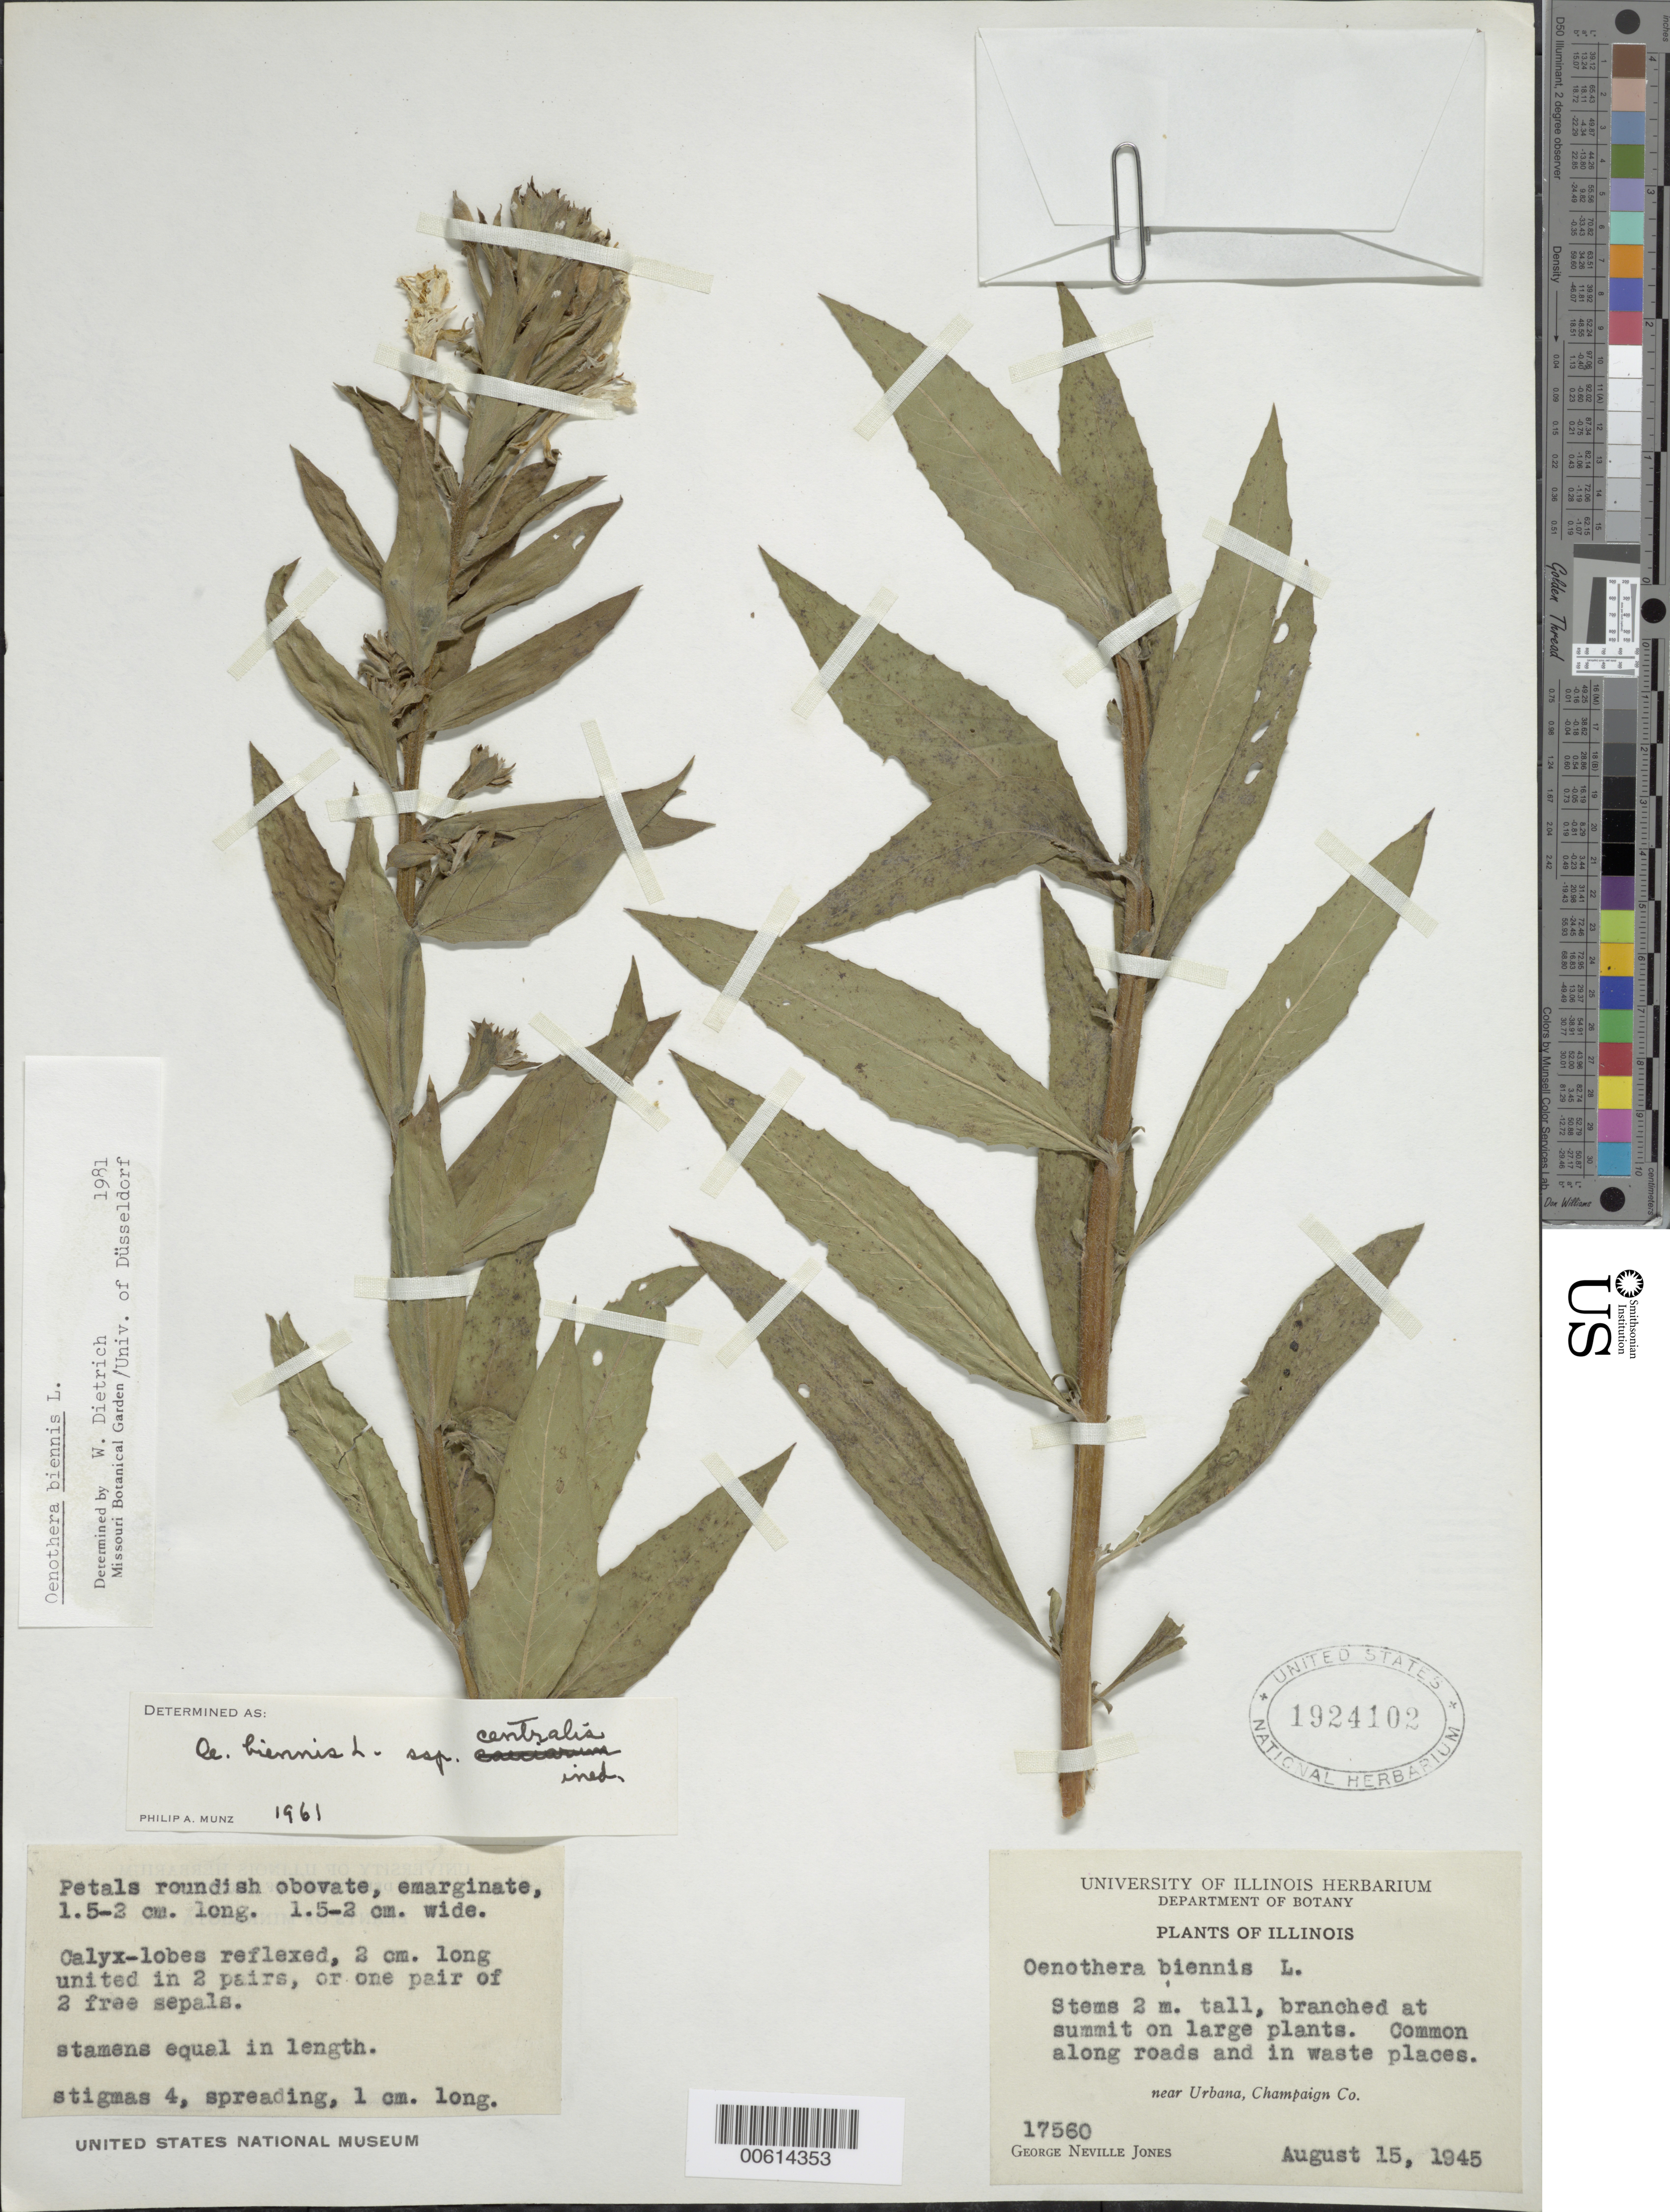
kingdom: Plantae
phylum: Tracheophyta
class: Magnoliopsida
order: Myrtales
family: Onagraceae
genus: Oenothera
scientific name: Oenothera biennis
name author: L.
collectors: G. N. Jones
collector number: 17560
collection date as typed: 15 Aug 1945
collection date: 1945-08-15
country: United States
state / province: Illinois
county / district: Champaign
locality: Near Urbana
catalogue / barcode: US 1924102